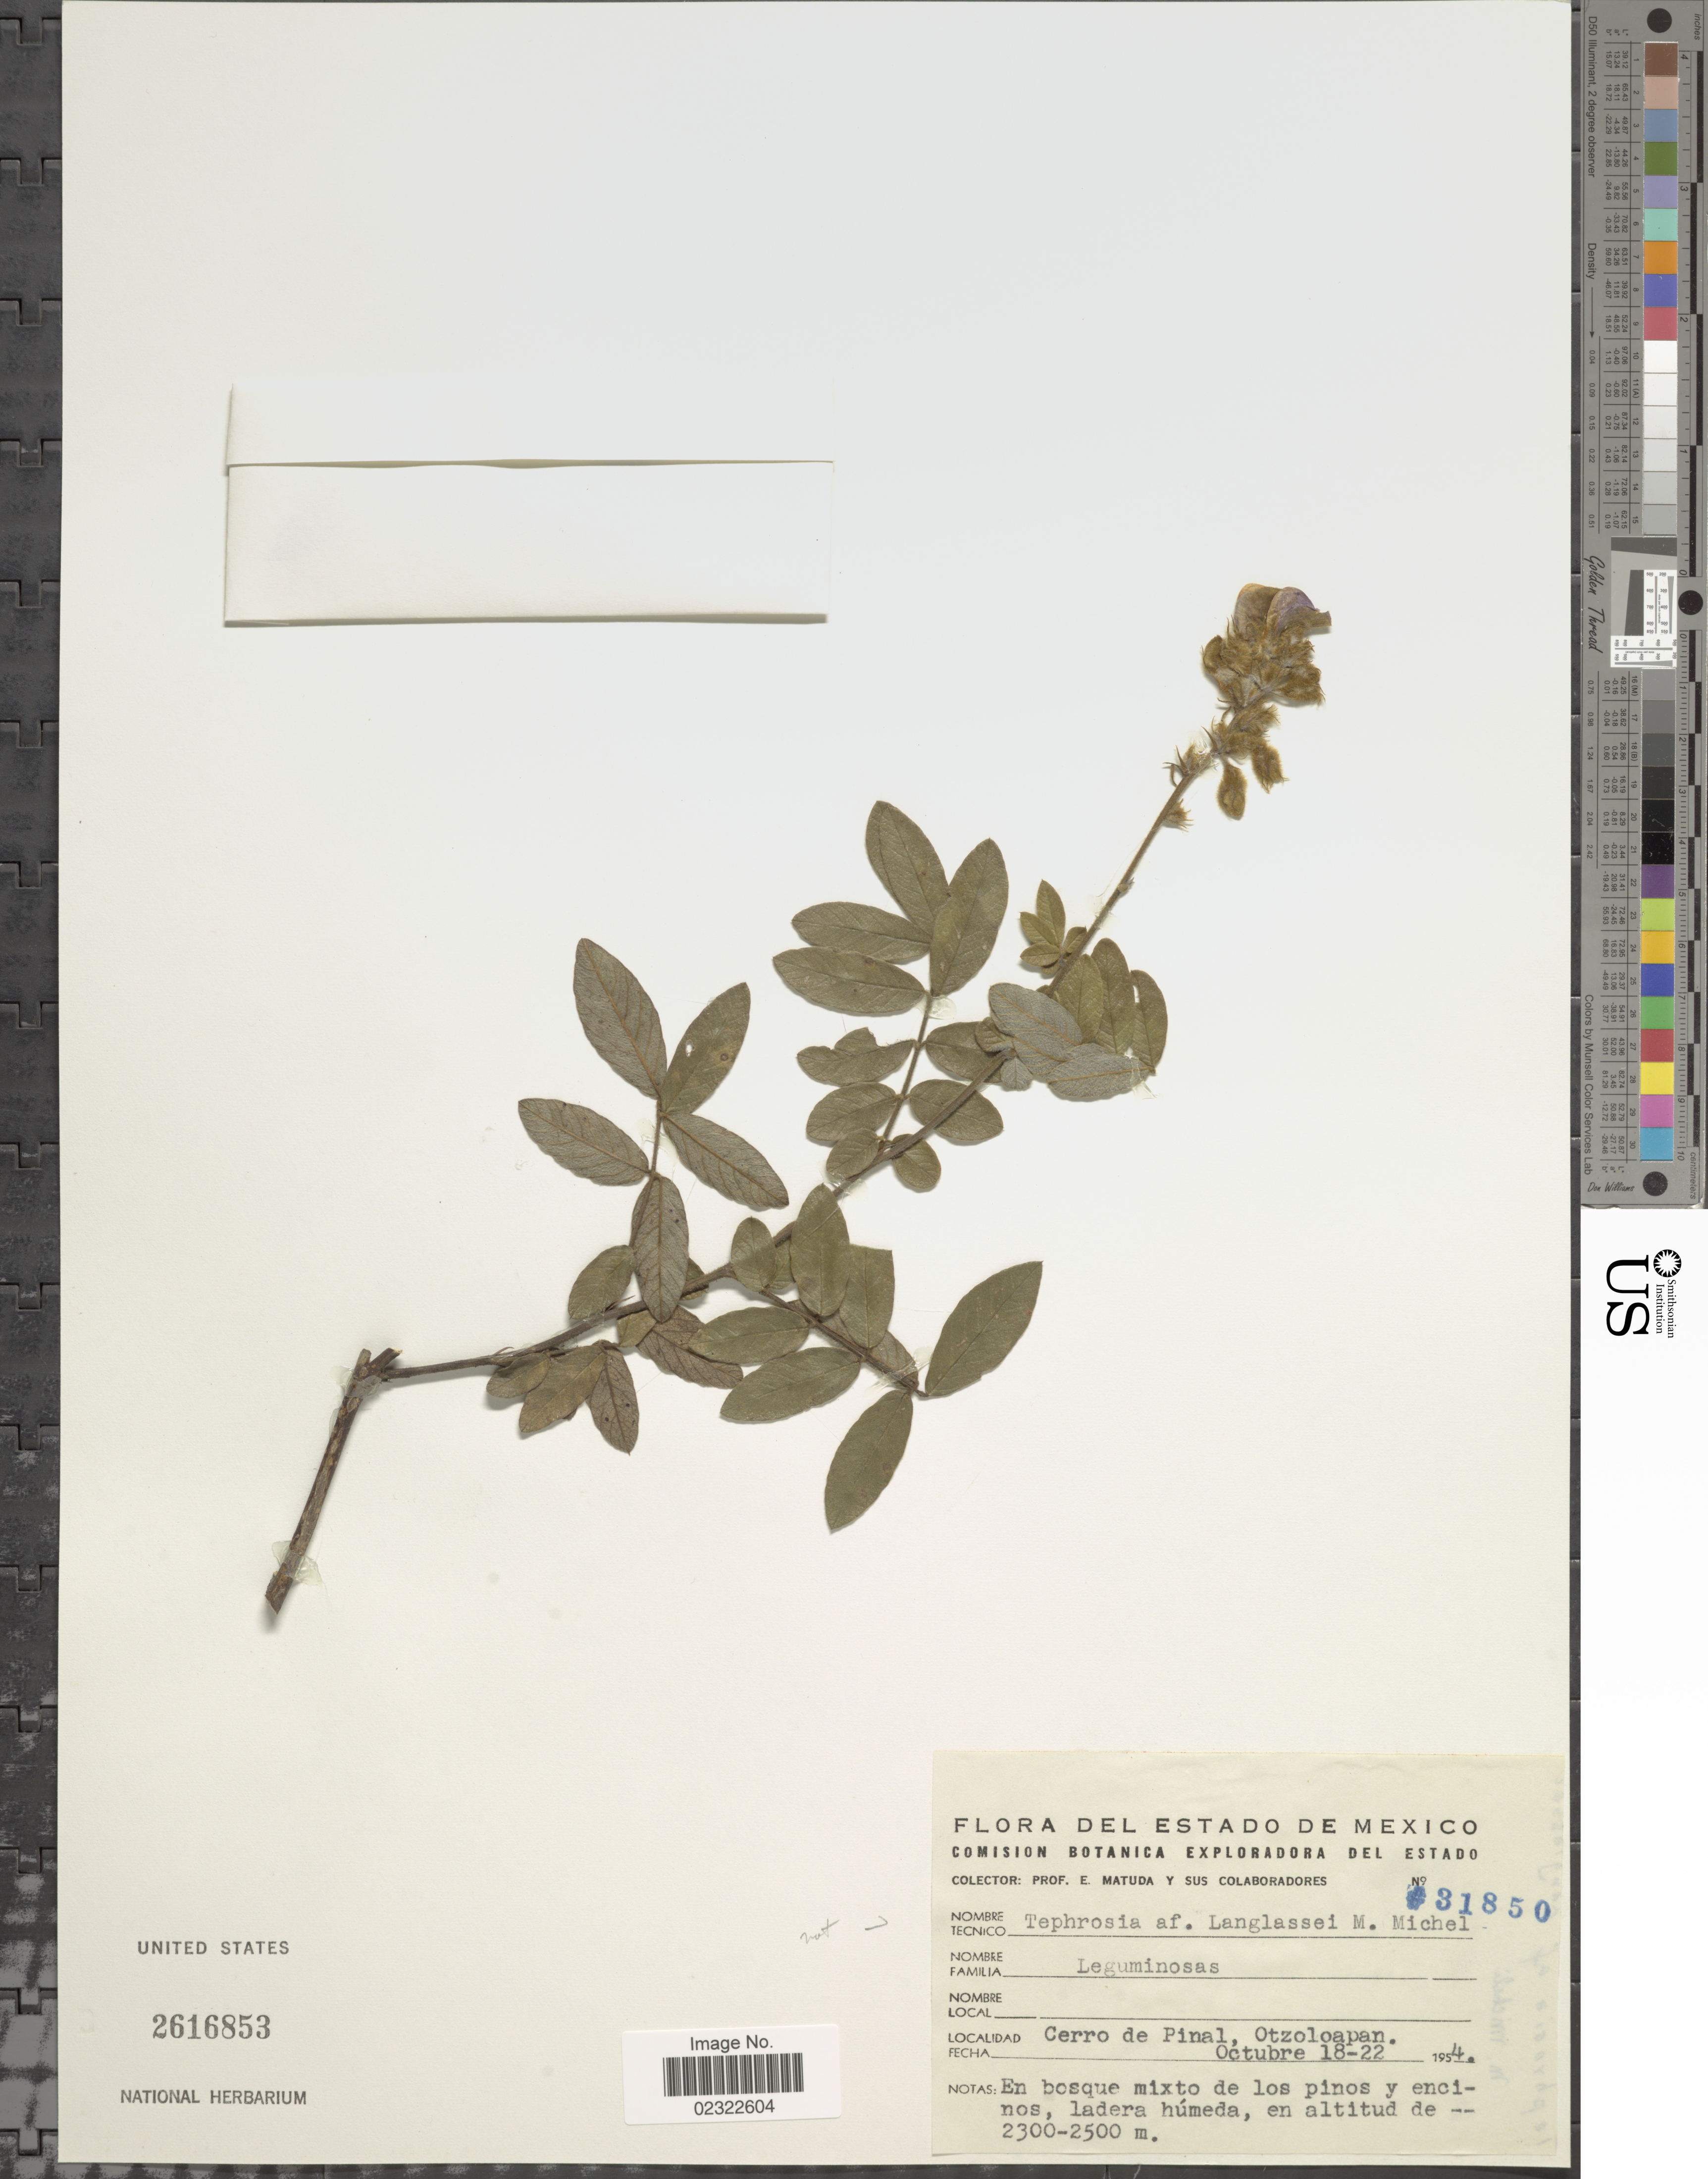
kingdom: Plantae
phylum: Tracheophyta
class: Magnoliopsida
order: Fabales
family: Fabaceae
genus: Tephrosia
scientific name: Tephrosia sp.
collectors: E. Matuda & et al.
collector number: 31850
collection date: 1954-10-18/1954-10-22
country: Mexico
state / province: México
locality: Estado de Mexico. Cerro de Pinal, Otzoloapan.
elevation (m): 2300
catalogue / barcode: US 2616853